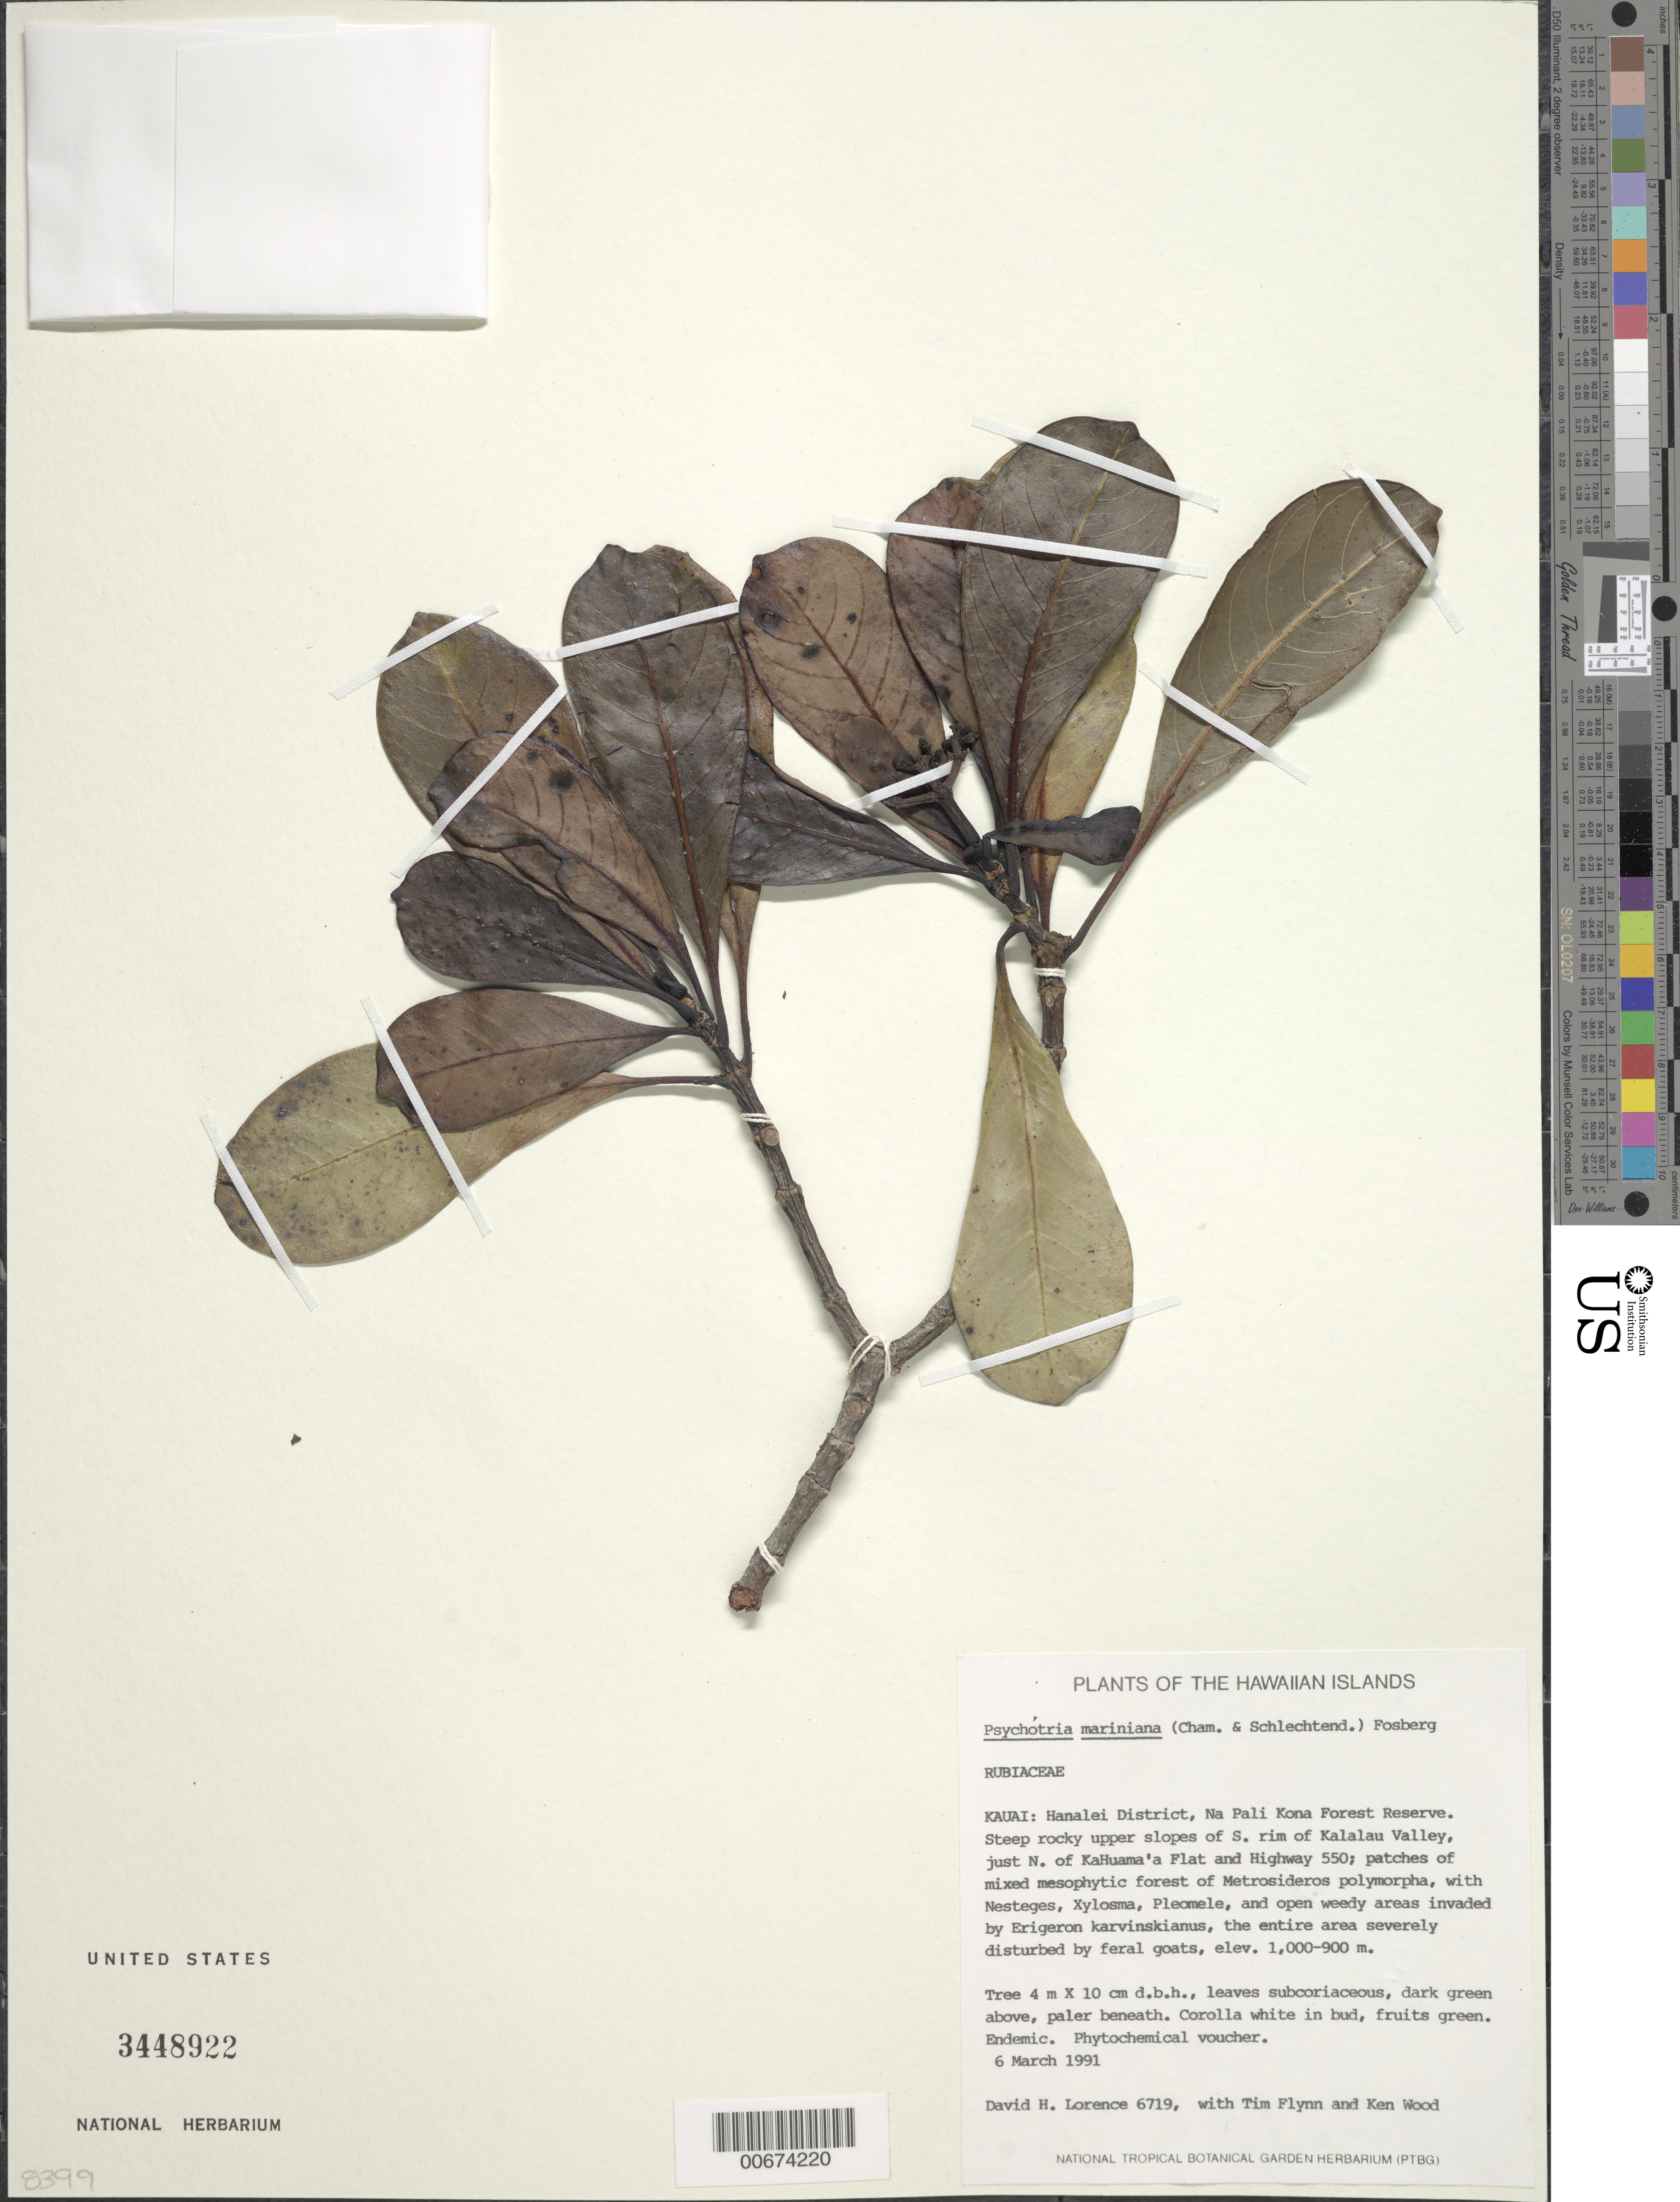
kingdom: Plantae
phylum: Tracheophyta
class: Magnoliopsida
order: Gentianales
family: Rubiaceae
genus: Psychotria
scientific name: Psychotria mariniana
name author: (Cham. & Schltdl.) Fosberg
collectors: D. Lorence, T. W. Flynn & K. Wood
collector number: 6719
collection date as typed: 6 Mar 1991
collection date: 1991-03-06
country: United States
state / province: Hawaii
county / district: Kauai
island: Kaua'i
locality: Hanalei District, Na Pali Kona Forest Reserve, Steep rocky upper slopes of S rim of Kalalau Valley, just N of KaHuama'a Flat and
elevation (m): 900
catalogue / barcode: US 3448922